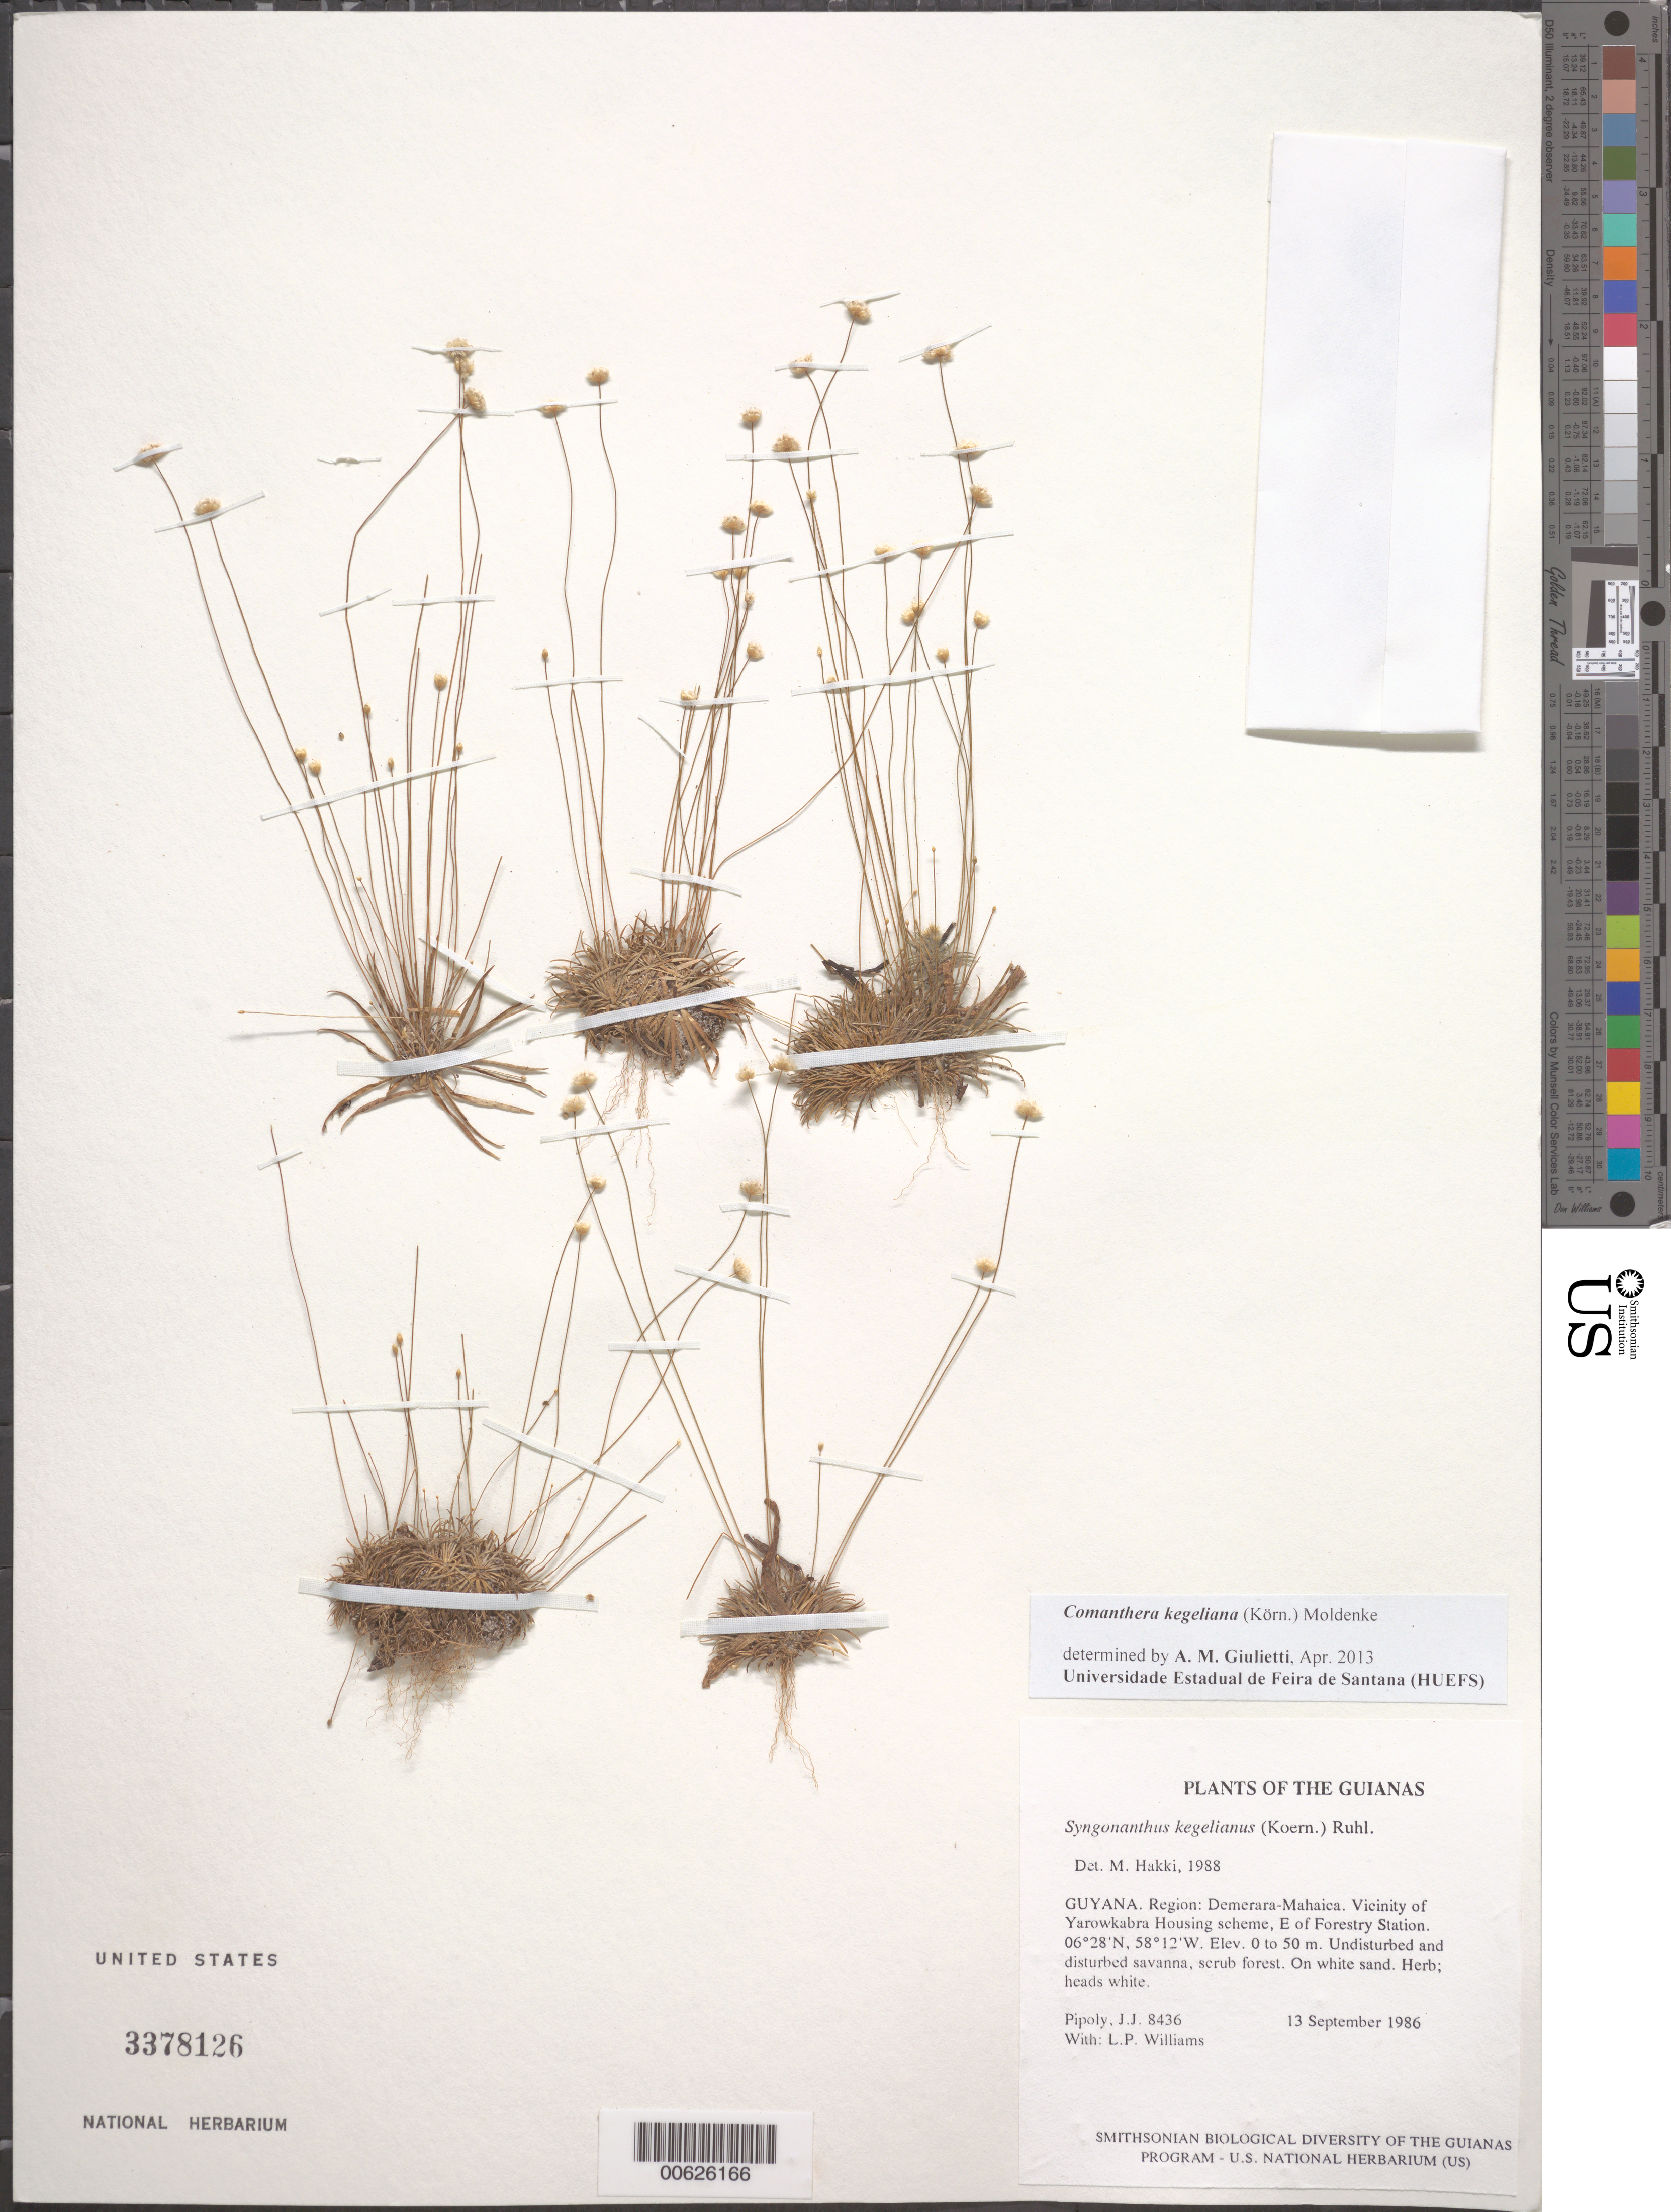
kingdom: Plantae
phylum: Tracheophyta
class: Liliopsida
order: Poales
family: Eriocaulaceae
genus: Comanthera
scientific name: Comanthera kegeliana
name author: (Körn.) Moldenke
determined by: Hakki, M. J.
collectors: J. J. Pipoly & L. P. Williams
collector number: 8436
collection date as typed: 13 September 1986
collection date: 1986-09-13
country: Guyana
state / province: Demerara-Mahaica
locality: Vicinity of Yarowkabra Housing scheme, E of Forestry Station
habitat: Undisturbed and disturbed savanna, scrub forest. On white sand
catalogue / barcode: US 3378126